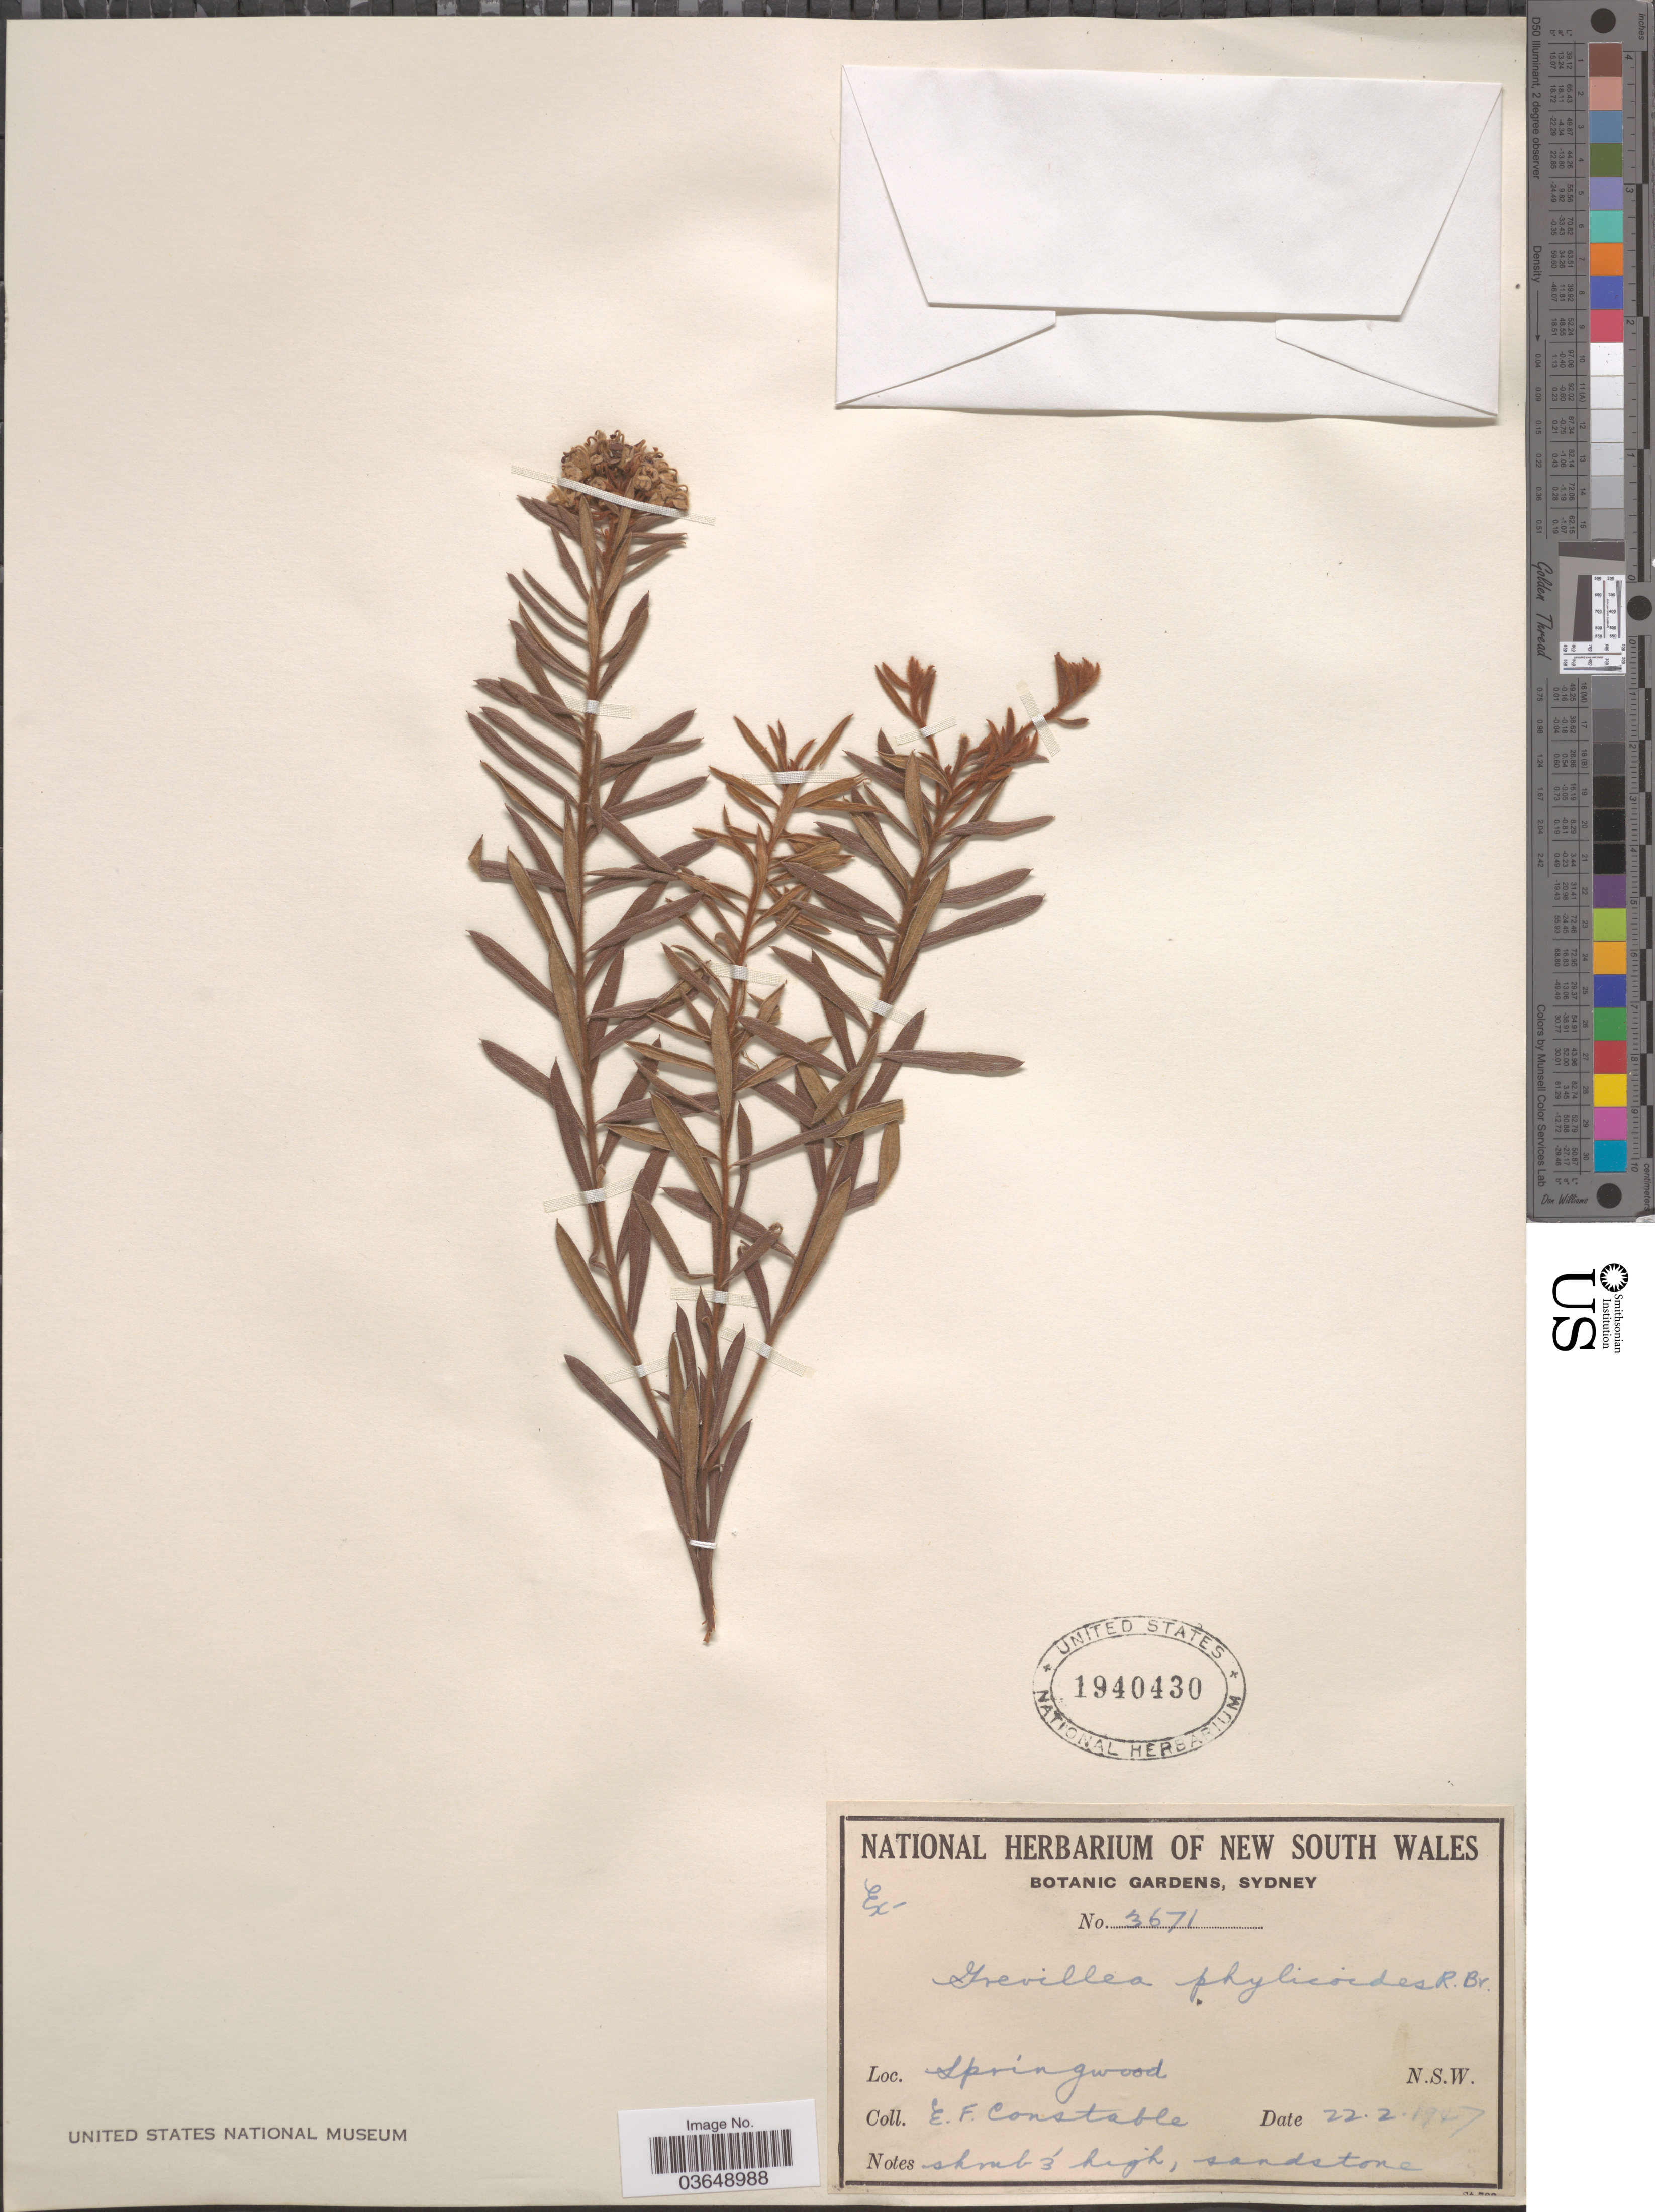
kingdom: Plantae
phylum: Tracheophyta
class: Magnoliopsida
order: Proteales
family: Proteaceae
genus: Grevillea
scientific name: Grevillea phylicoides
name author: R. Br.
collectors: E. F. Constable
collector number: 3671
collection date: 1947-02-22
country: Australia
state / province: New South Wales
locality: Springwood.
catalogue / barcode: US 1940430